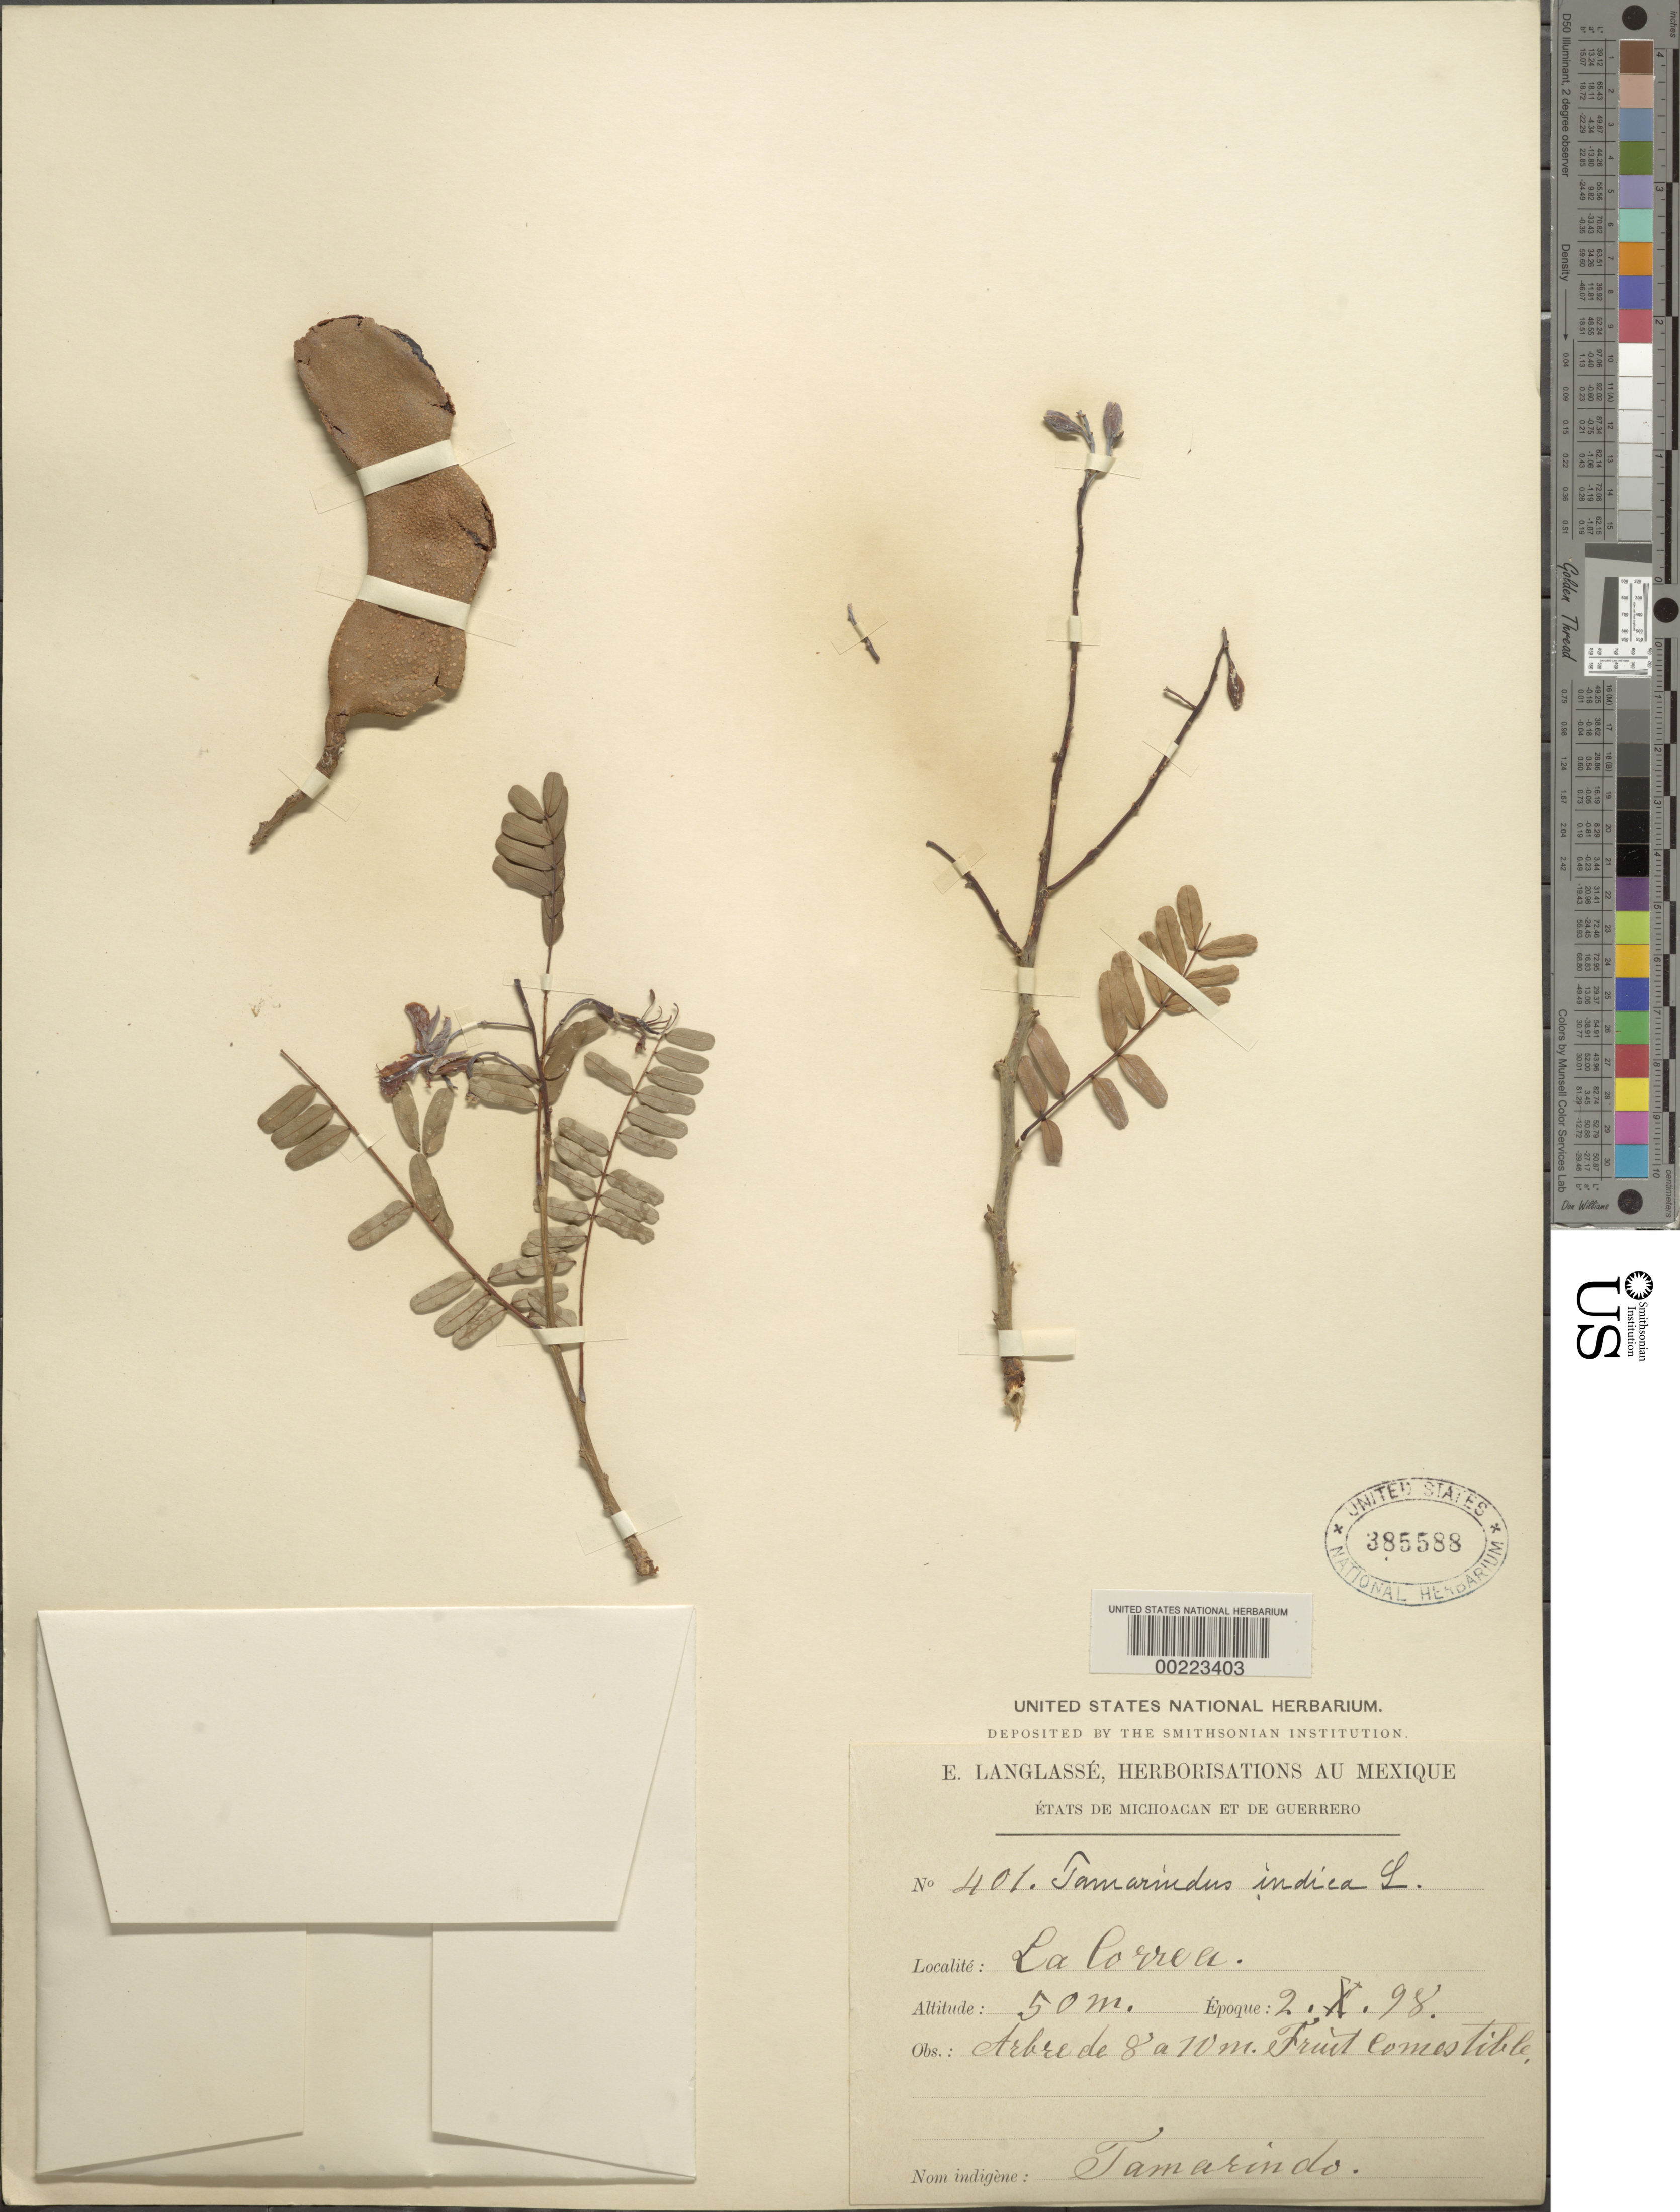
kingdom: Plantae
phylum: Tracheophyta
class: Magnoliopsida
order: Fabales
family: Fabaceae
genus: Tamarindus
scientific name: Tamarindus indica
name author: L.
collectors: E. Langlassé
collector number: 401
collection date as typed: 02 Oct 1898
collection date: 1898-10-02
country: Mexico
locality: La correa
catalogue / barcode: US 385588